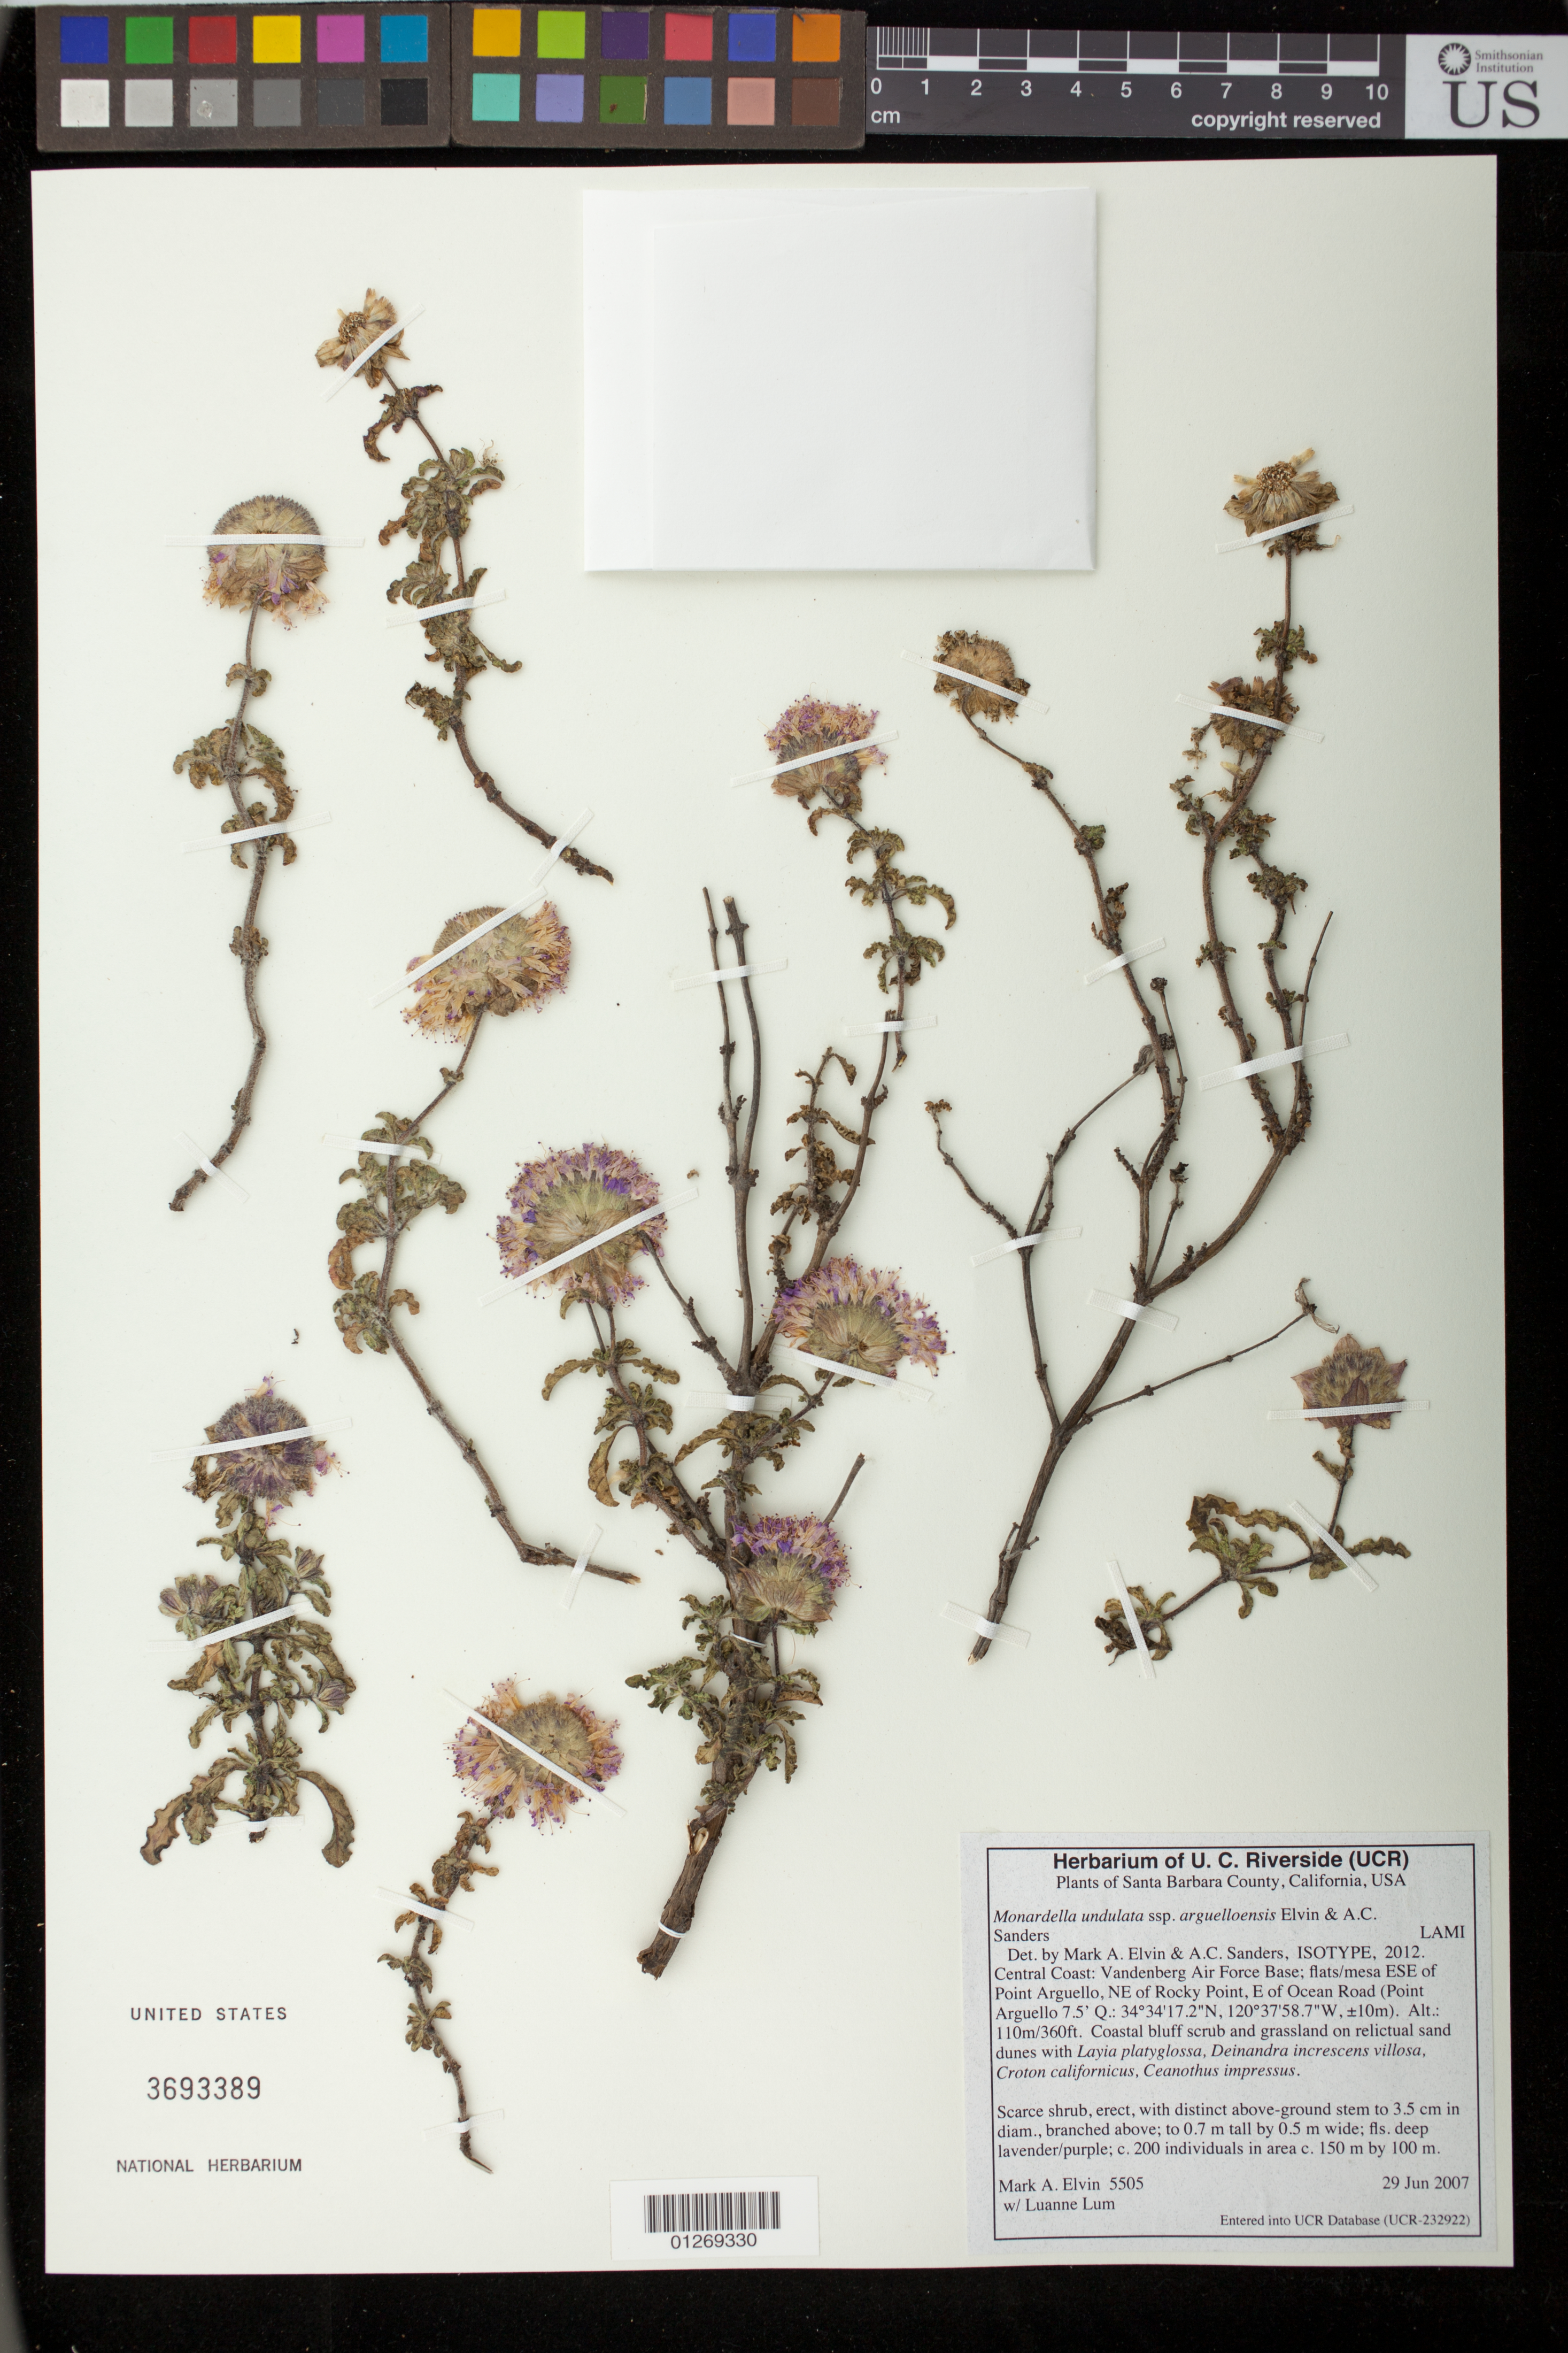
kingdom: Plantae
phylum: Tracheophyta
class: Magnoliopsida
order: Lamiales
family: Lamiaceae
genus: Monardella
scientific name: Monardella undulata subsp. arguelloensis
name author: Elvin & A.C. Sanders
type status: Isotype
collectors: M. Elvin & L. Lum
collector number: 5505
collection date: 2007-06-29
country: United States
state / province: California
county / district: Santa Barbara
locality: Central Coast: Vandenberg Air Force Base; flats/mesa ESE of Point Arguello, NE of Rocky Point, E of Ocean Road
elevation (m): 110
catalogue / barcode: US 3693389